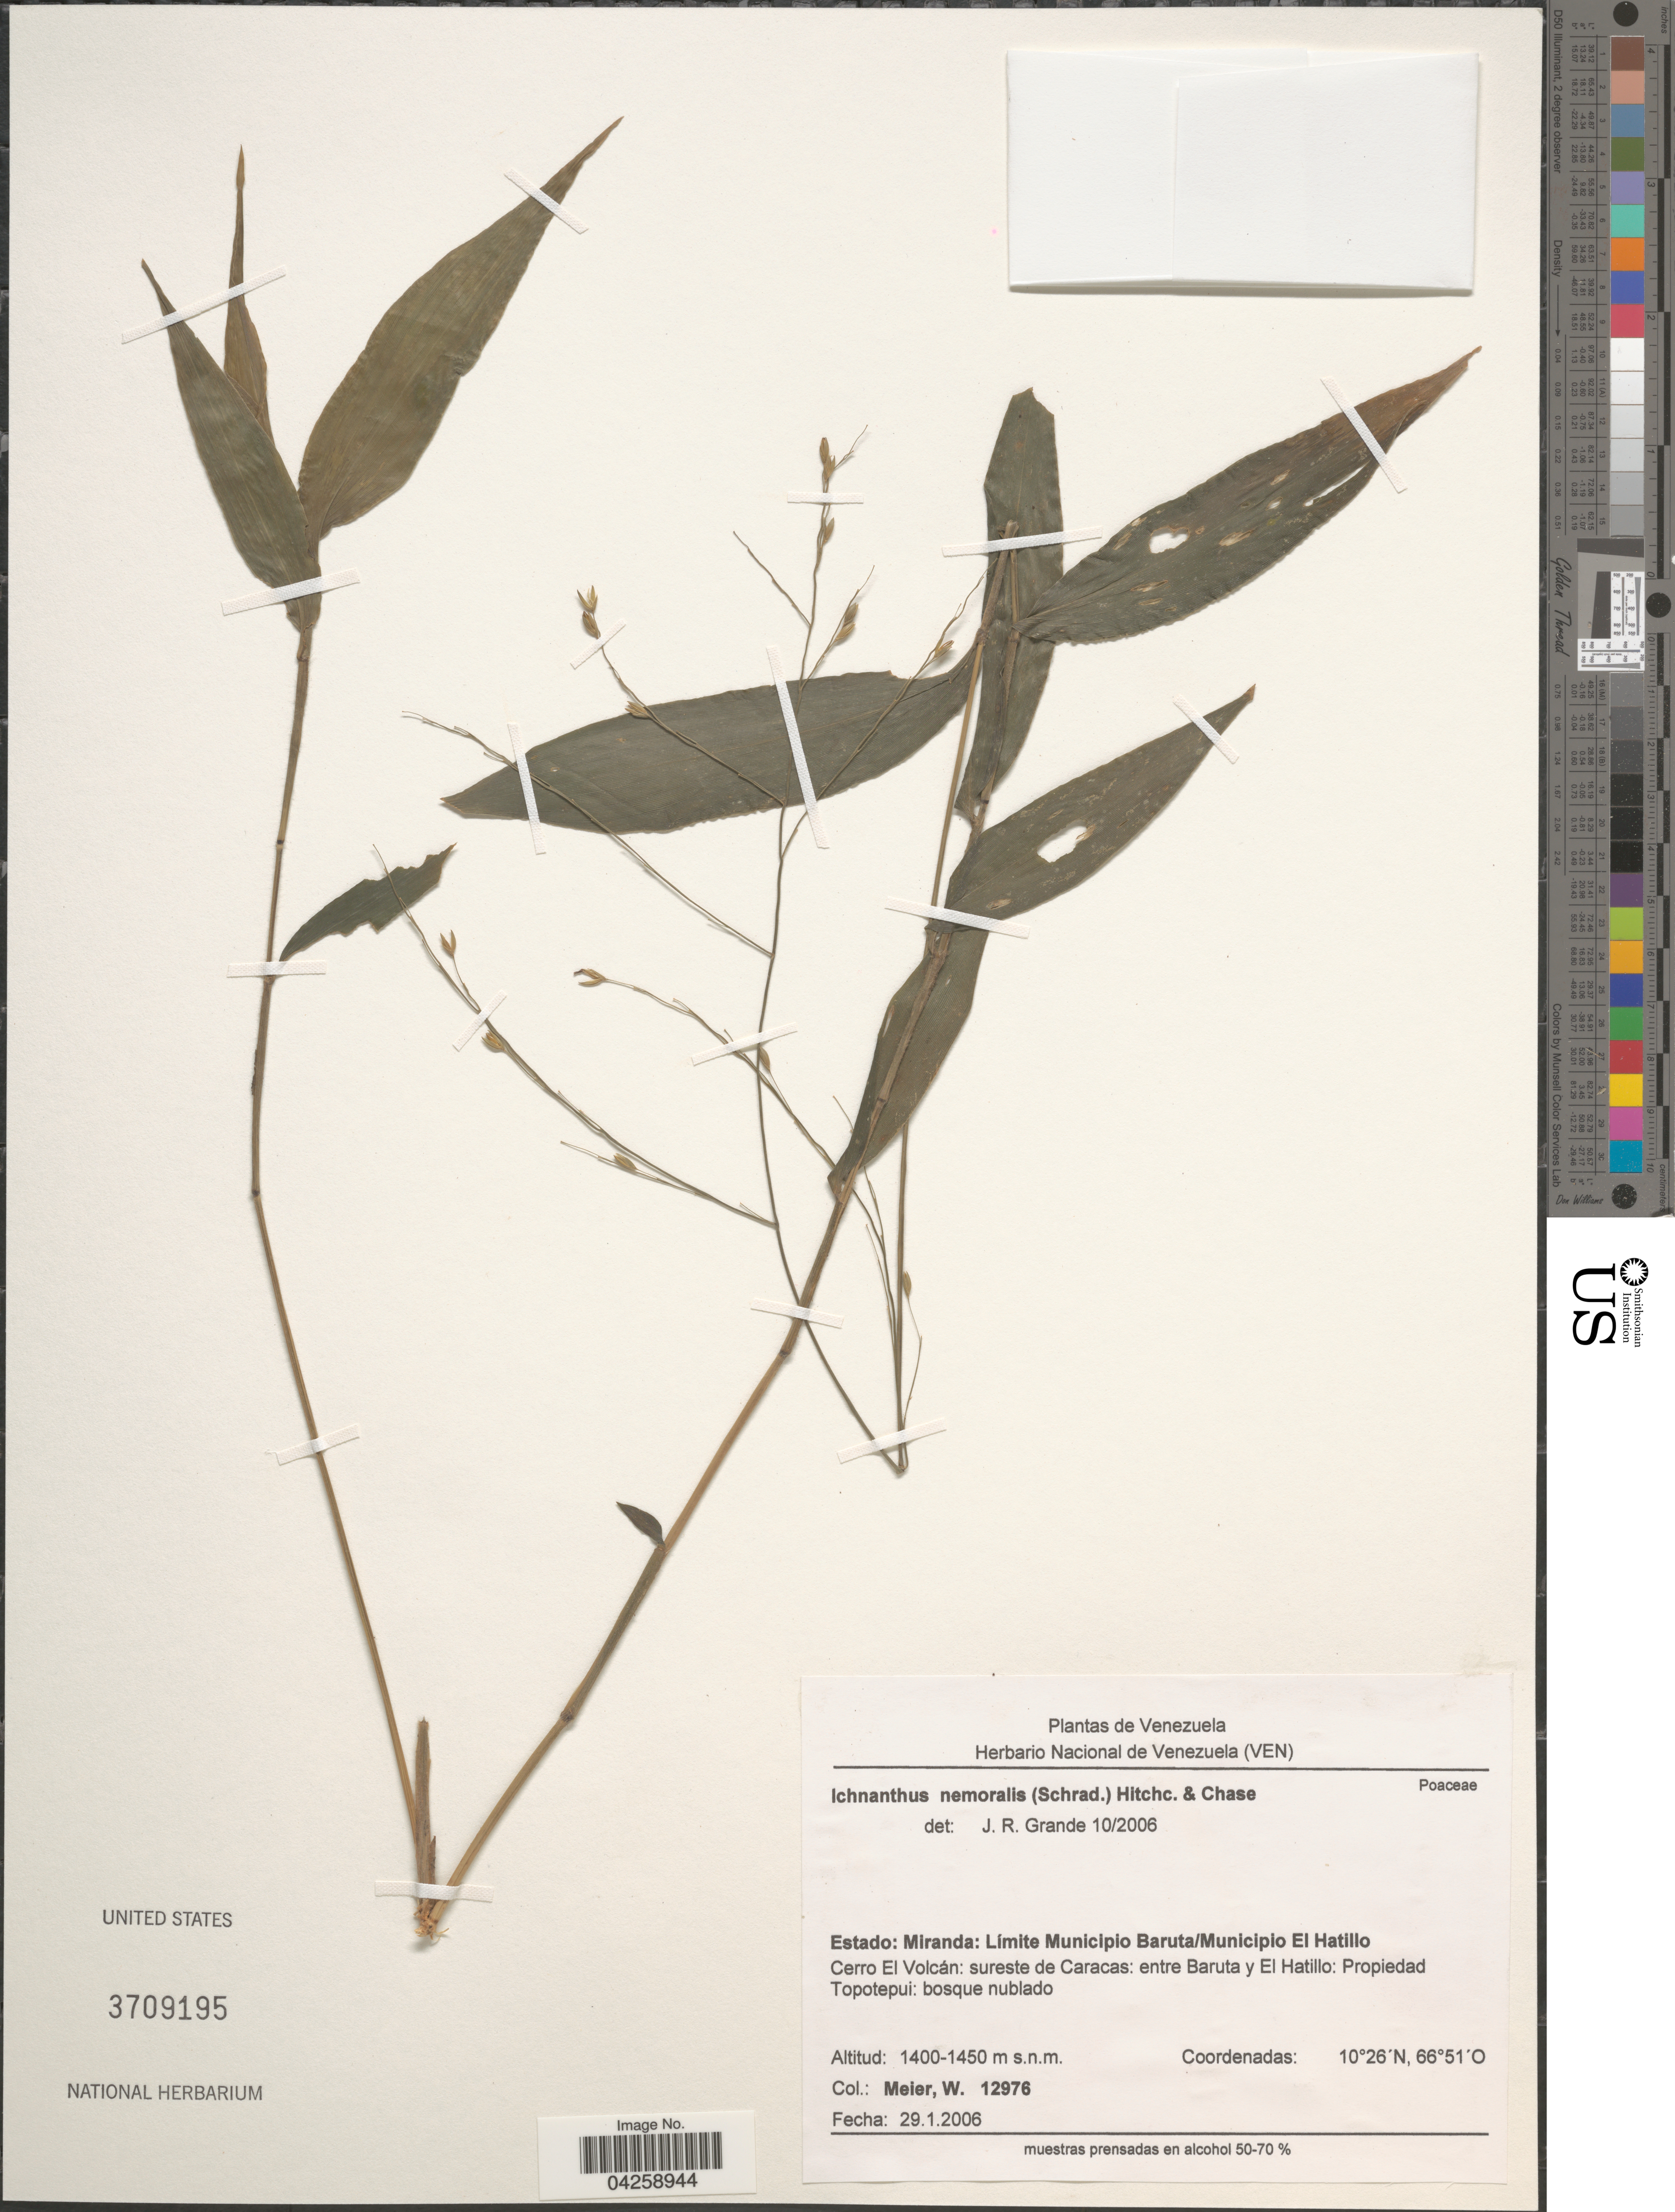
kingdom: Plantae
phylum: Tracheophyta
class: Liliopsida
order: Poales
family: Poaceae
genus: Ichnanthus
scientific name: Ichnanthus nemoralis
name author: (Schrad.) Hitchc. & Chase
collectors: W. Meier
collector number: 12976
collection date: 2006-01-29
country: Venezuela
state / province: Miranda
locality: Límite Municipio Baruta/Municipio El Hatillo. Cerro El Volcán: sureste de Caracas: entre Baruta y El Hatillo: Propiedad Topotepui: bosque nublado.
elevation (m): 1400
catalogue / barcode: US 3709195